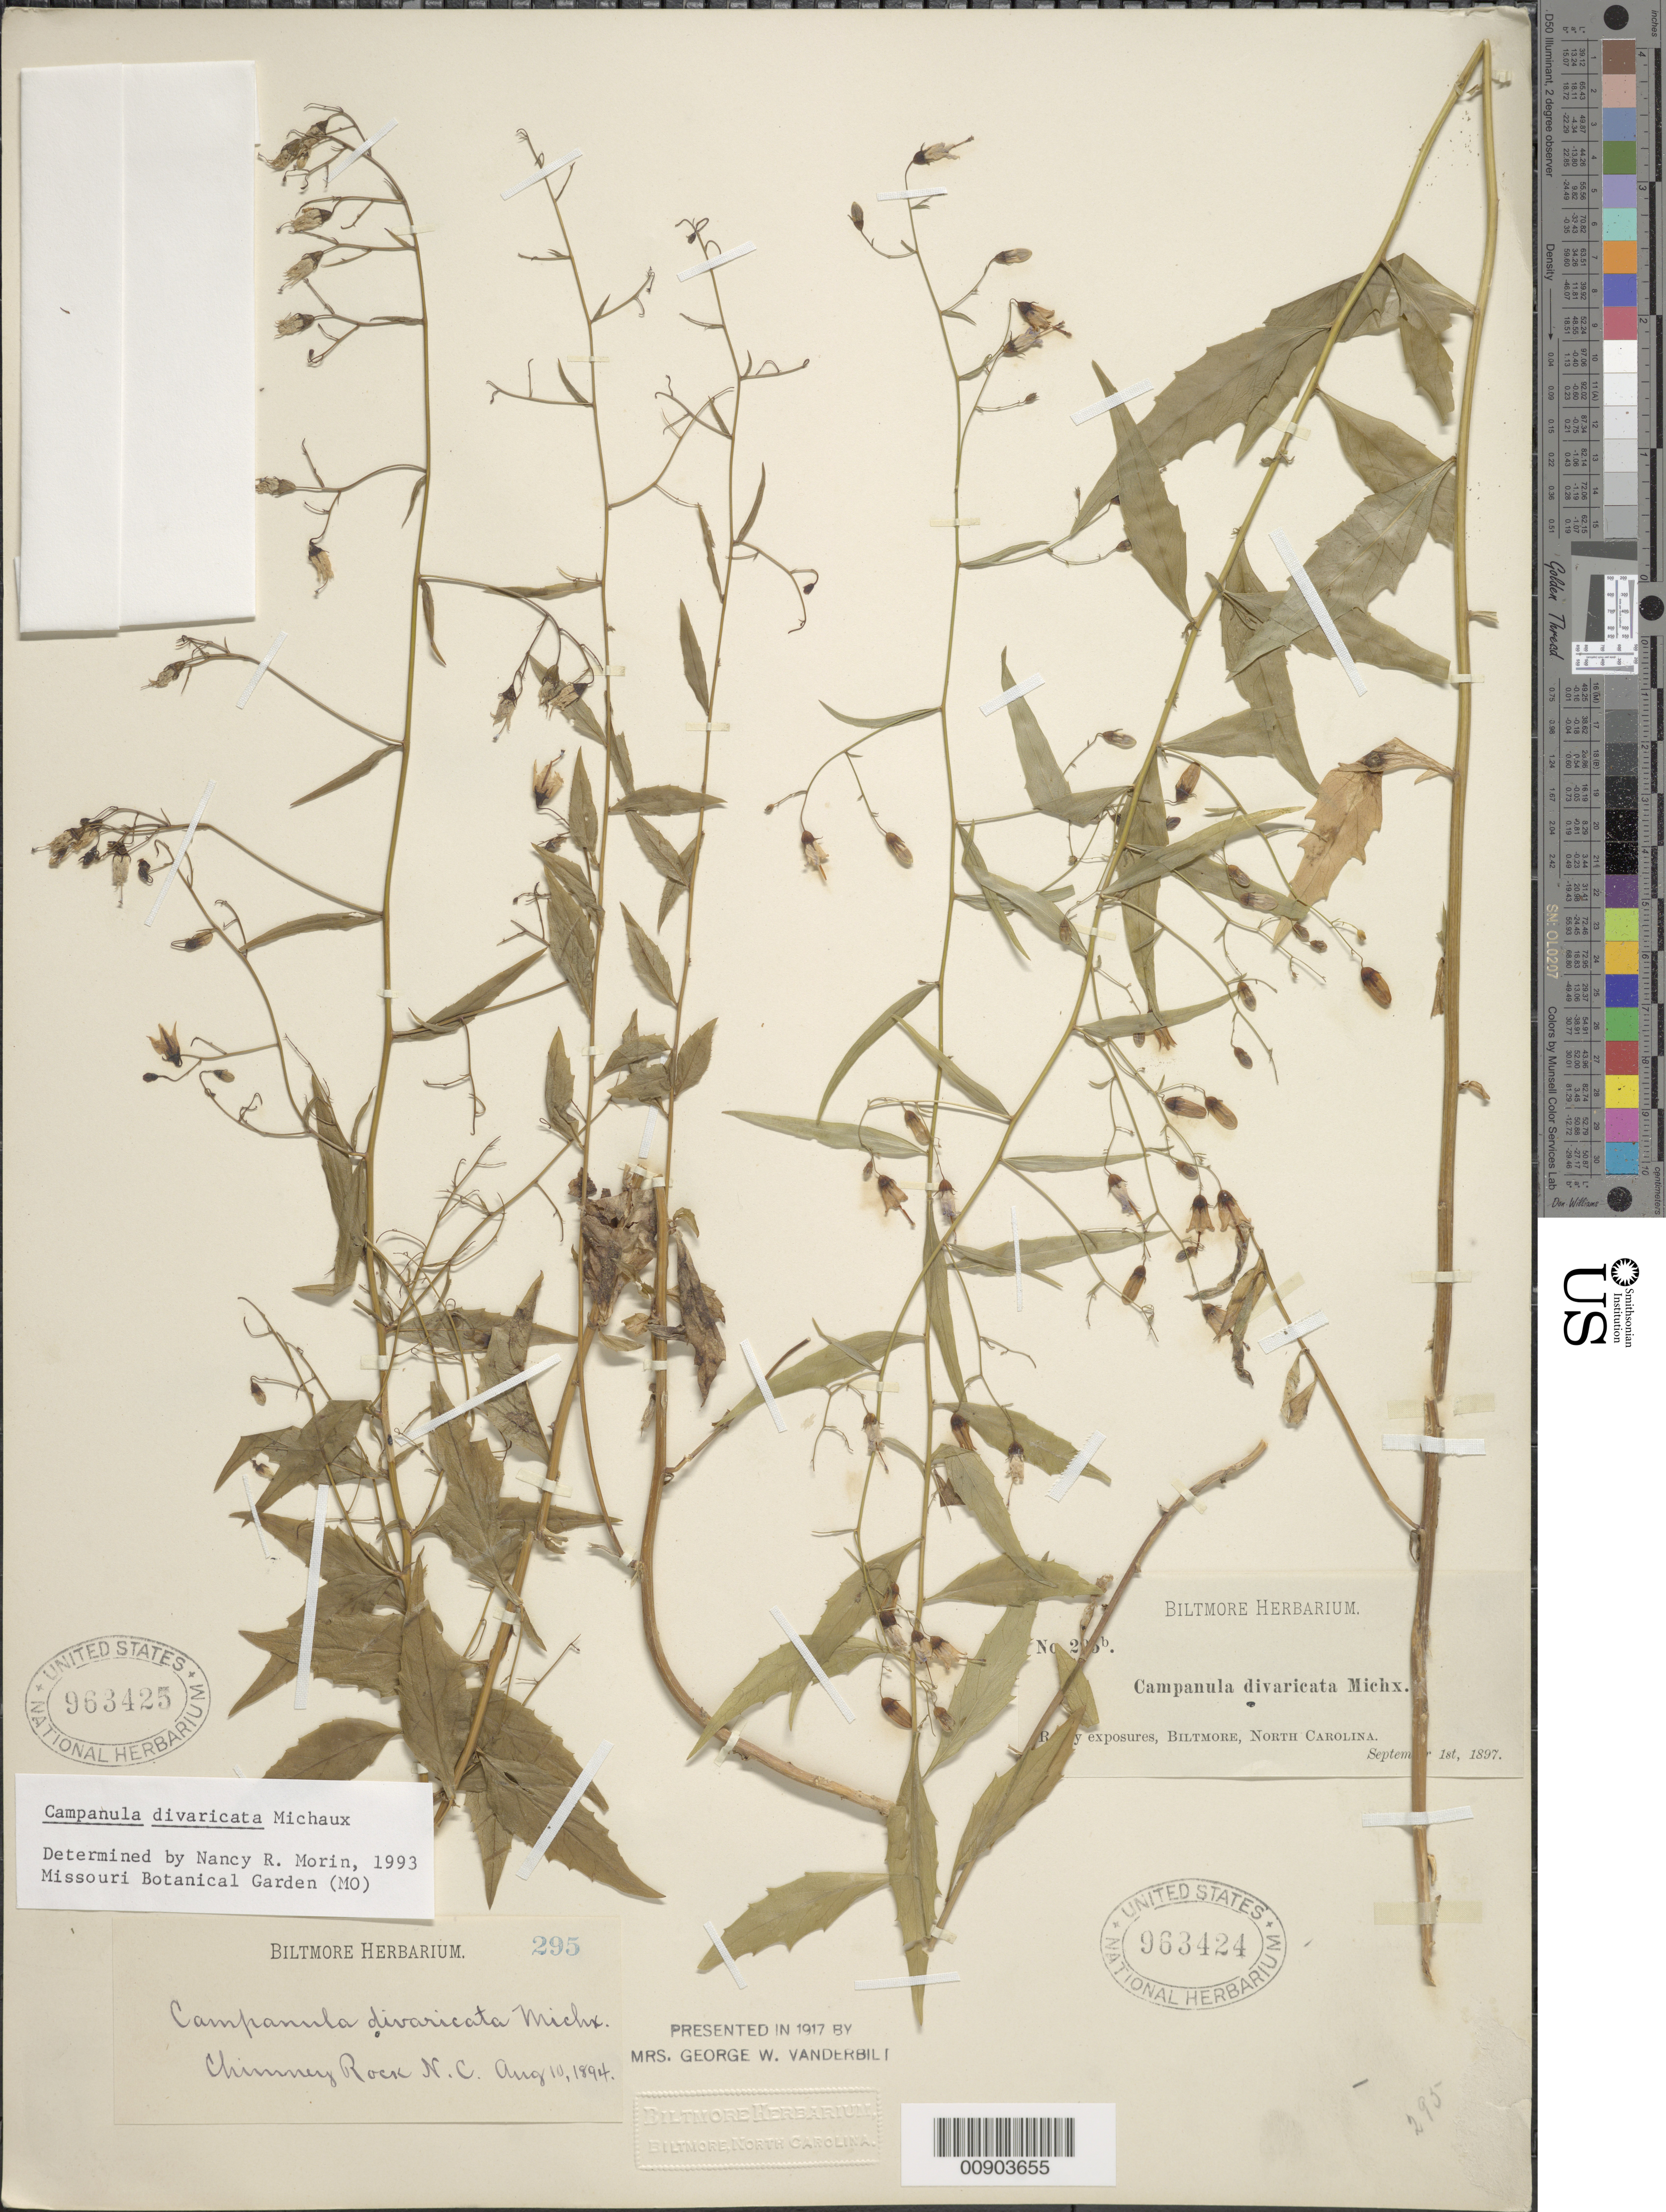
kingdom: Plantae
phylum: Tracheophyta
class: Magnoliopsida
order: Asterales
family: Campanulaceae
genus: Campanula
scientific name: Campanula divaricata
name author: Michx.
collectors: ex herb. Biltmore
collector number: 295b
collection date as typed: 1 Sep 1897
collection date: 1897-09-01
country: United States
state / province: North Carolina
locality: Biltmore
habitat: Rocky exposures.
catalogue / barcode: US 963424